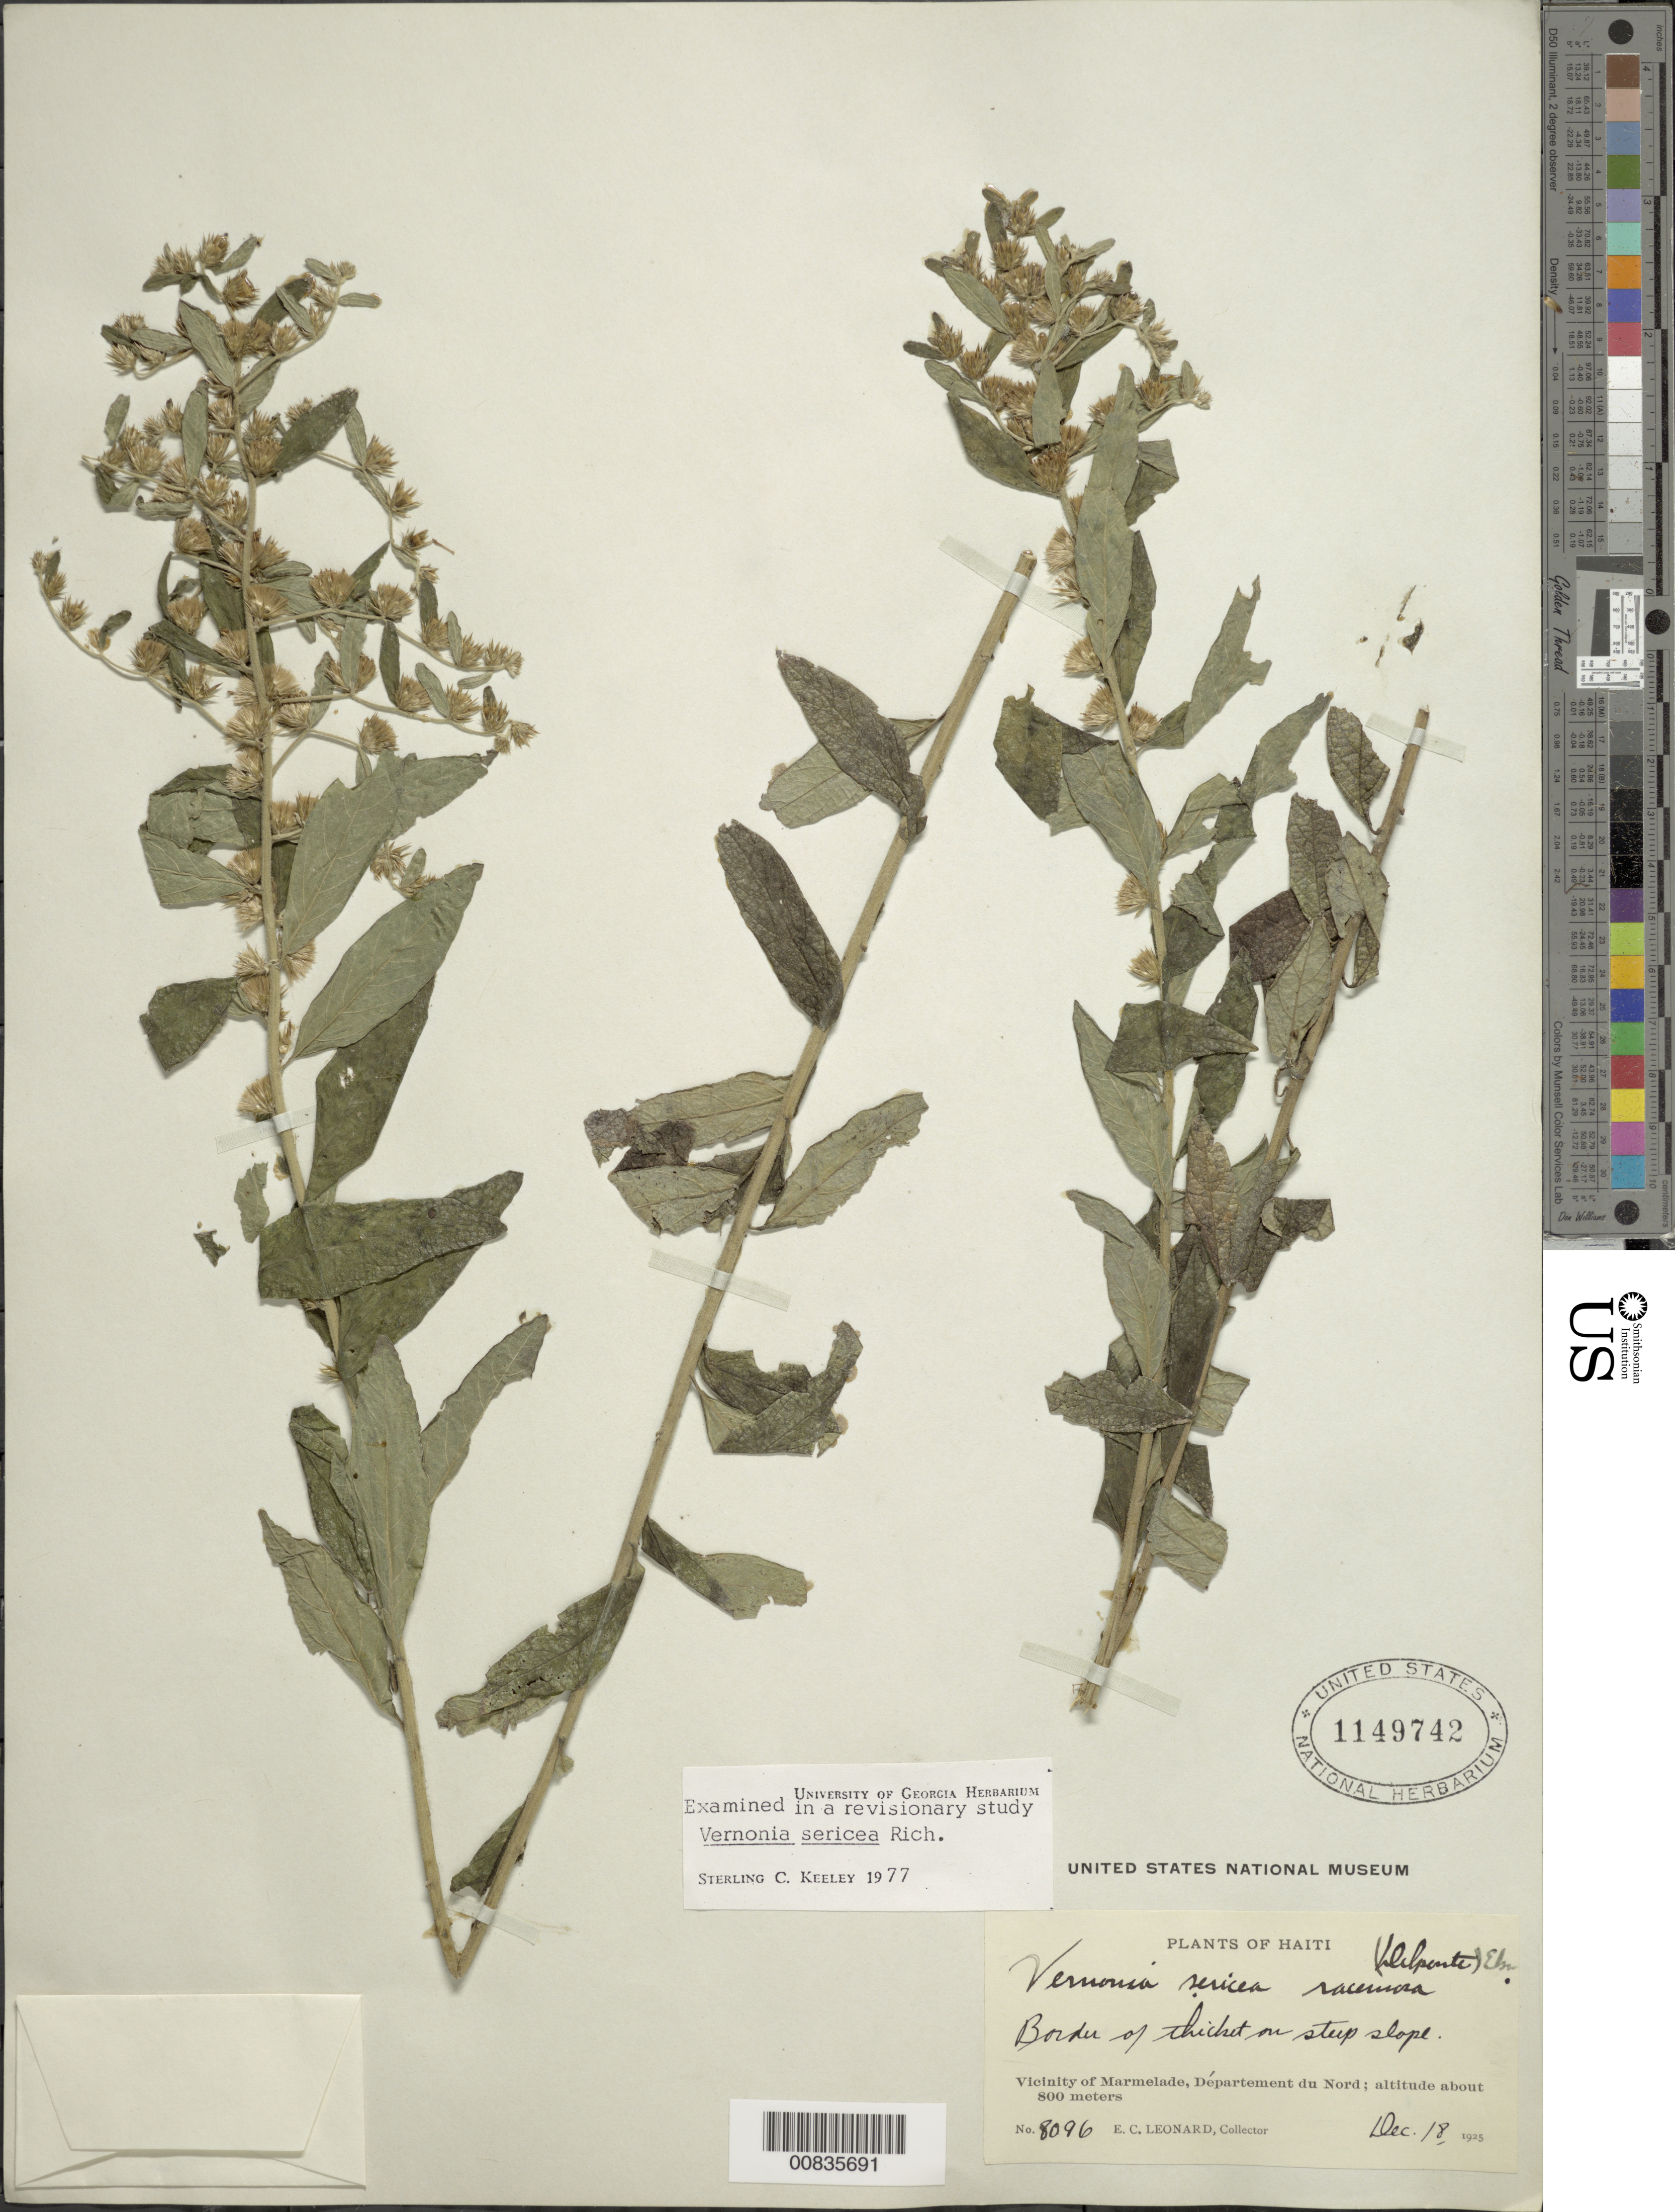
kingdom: Plantae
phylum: Tracheophyta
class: Magnoliopsida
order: Asterales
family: Asteraceae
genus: Lepidaploa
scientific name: Lepidaploa sericea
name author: (Rich.) H. Rob.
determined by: Keeley, S. C.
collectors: E. C. Leonard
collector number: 8096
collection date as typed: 18 Dec 1925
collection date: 1925-12-18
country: Haiti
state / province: Nord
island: Hispaniola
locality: Vicinity of Marmelade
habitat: Border of thicket on steep slope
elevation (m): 800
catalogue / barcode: US 1149742